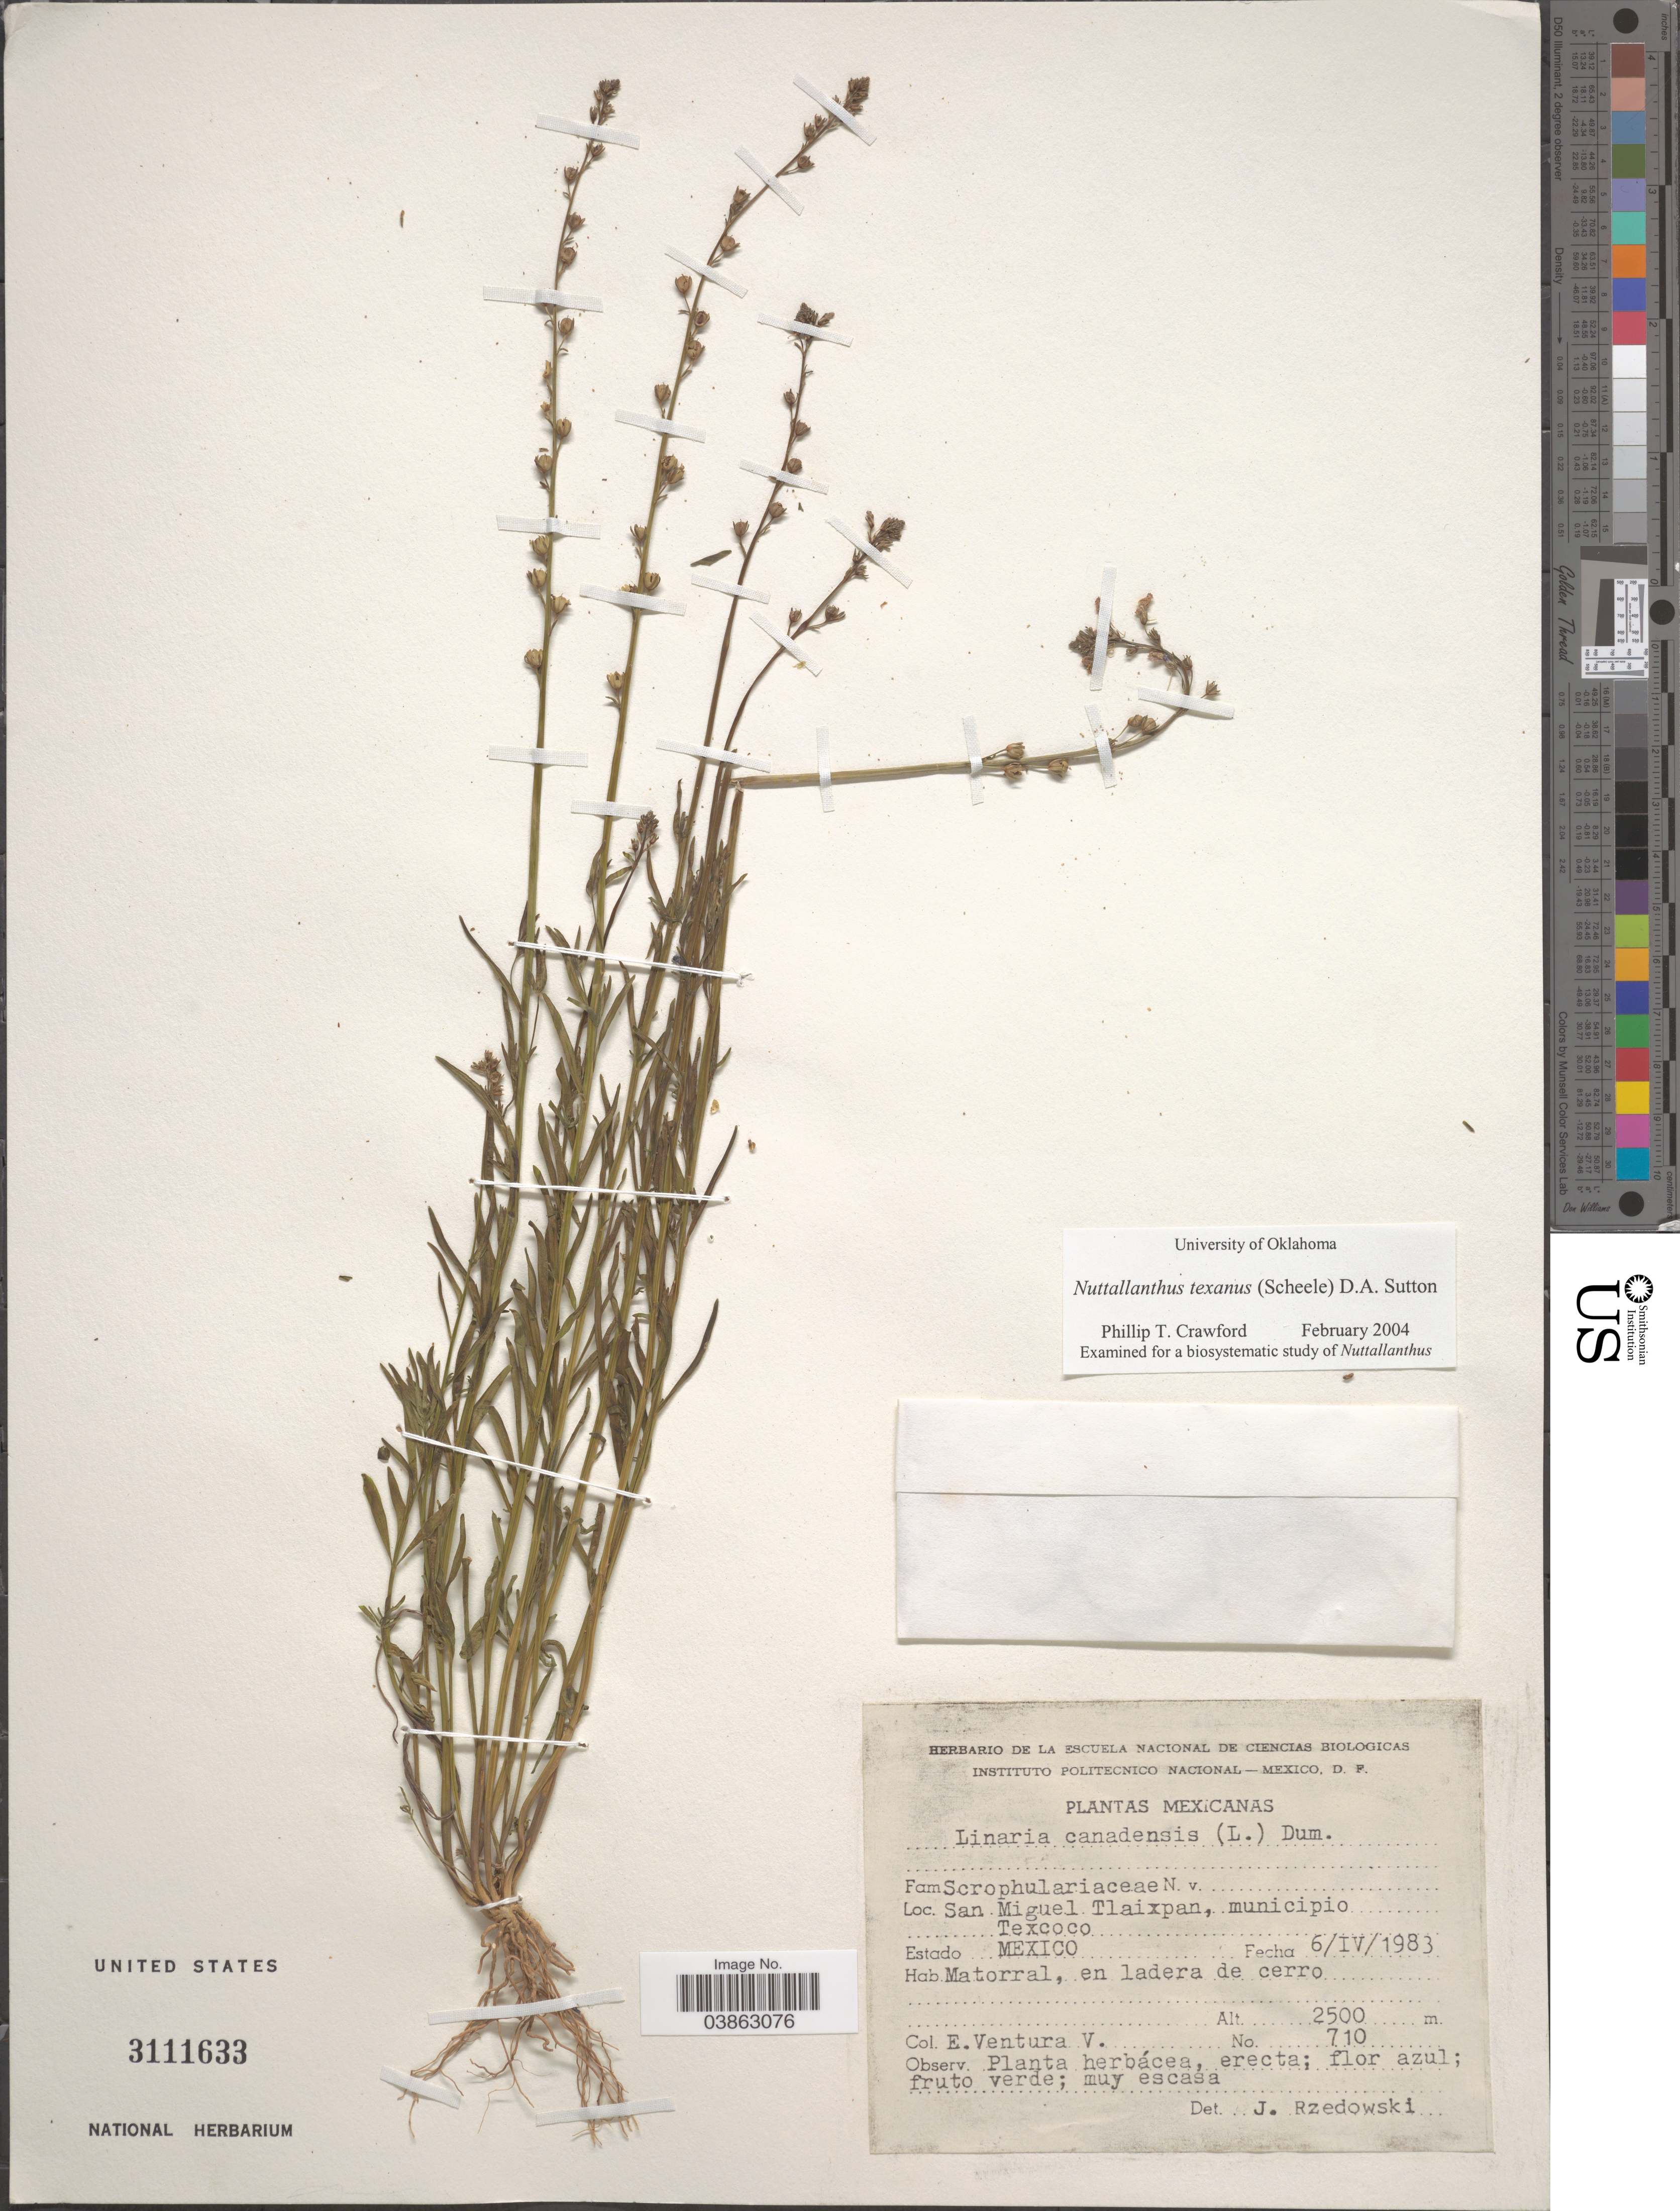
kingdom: Plantae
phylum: Tracheophyta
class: Magnoliopsida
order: Lamiales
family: Plantaginaceae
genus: Linaria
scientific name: Linaria texana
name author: Scheele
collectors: E. Ventura V.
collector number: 710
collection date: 1983-04-06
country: Mexico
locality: San Miguel Tlaixpan, municipio Texcoco.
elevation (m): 2500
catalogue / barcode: US 3111633